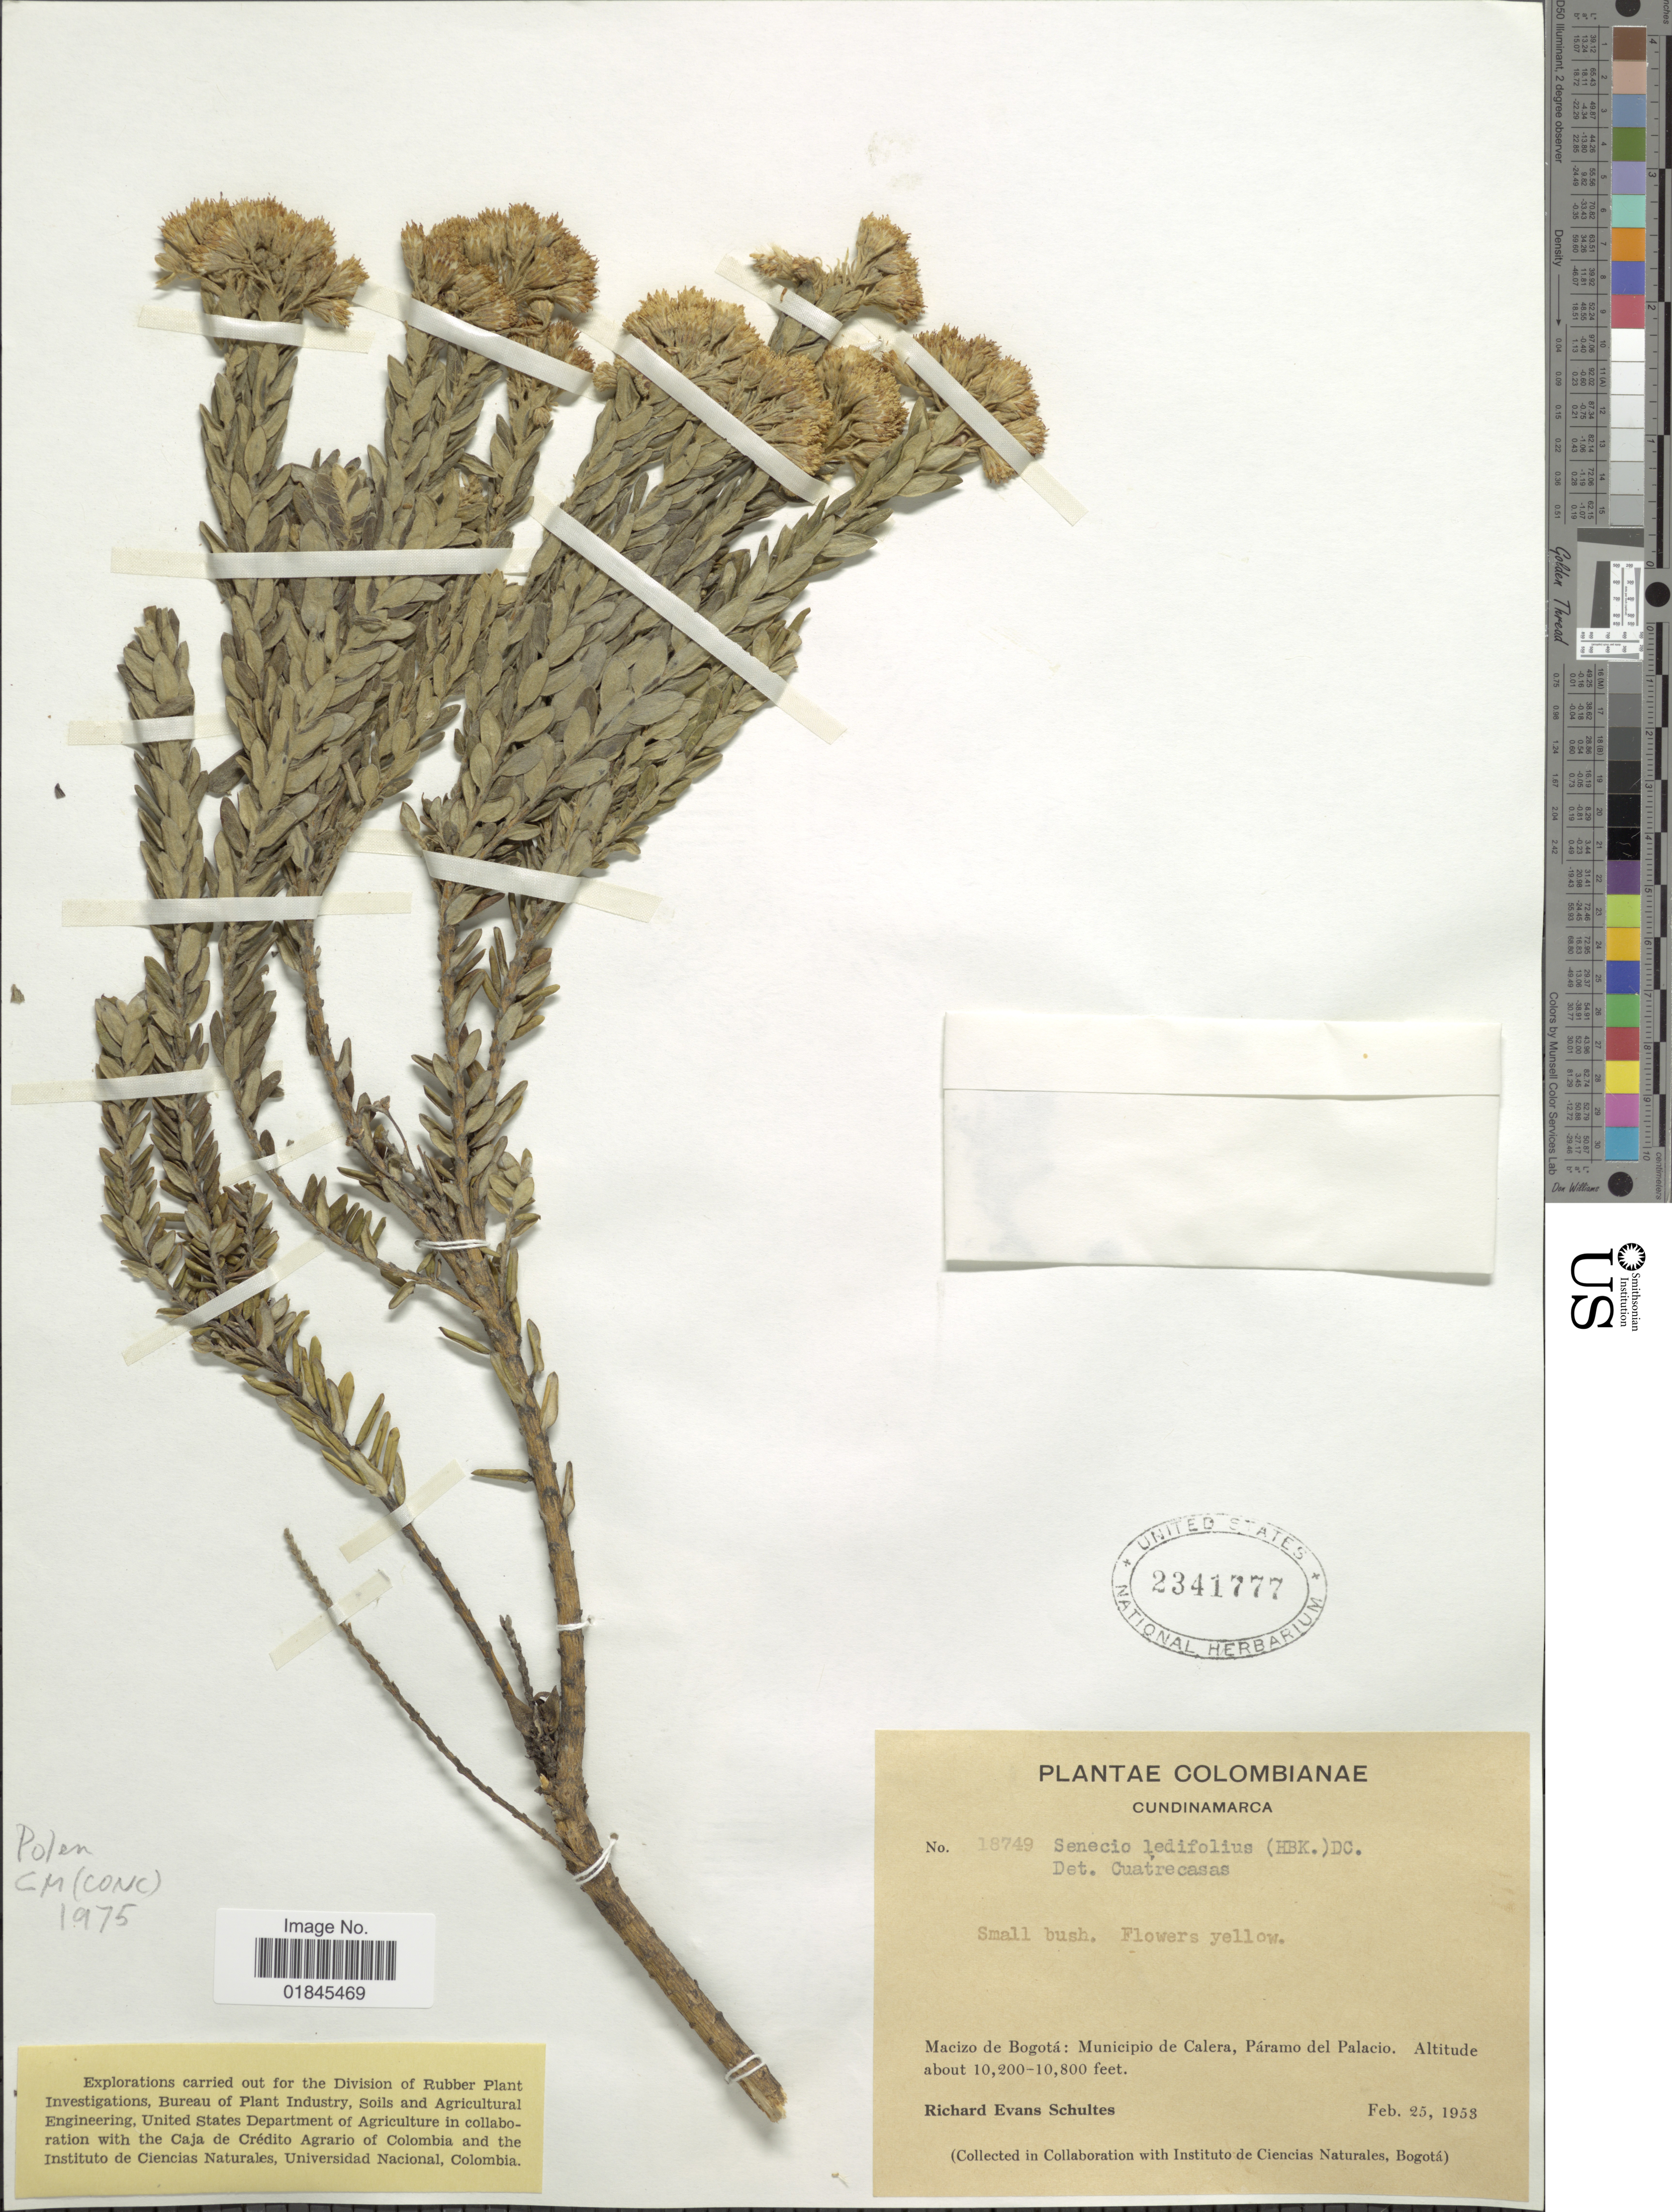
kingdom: Plantae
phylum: Tracheophyta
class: Magnoliopsida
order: Asterales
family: Asteraceae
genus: Pentacalia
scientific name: Pentacalia ledifolia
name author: (Kunth) Cuatrec.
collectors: R. E. Schultes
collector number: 18749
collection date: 1953-02-25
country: Colombia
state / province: Cundinamarca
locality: Macizo de Bogotá: Municipio de Calera, Páramo del Palacio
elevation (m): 3109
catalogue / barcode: US 2341777